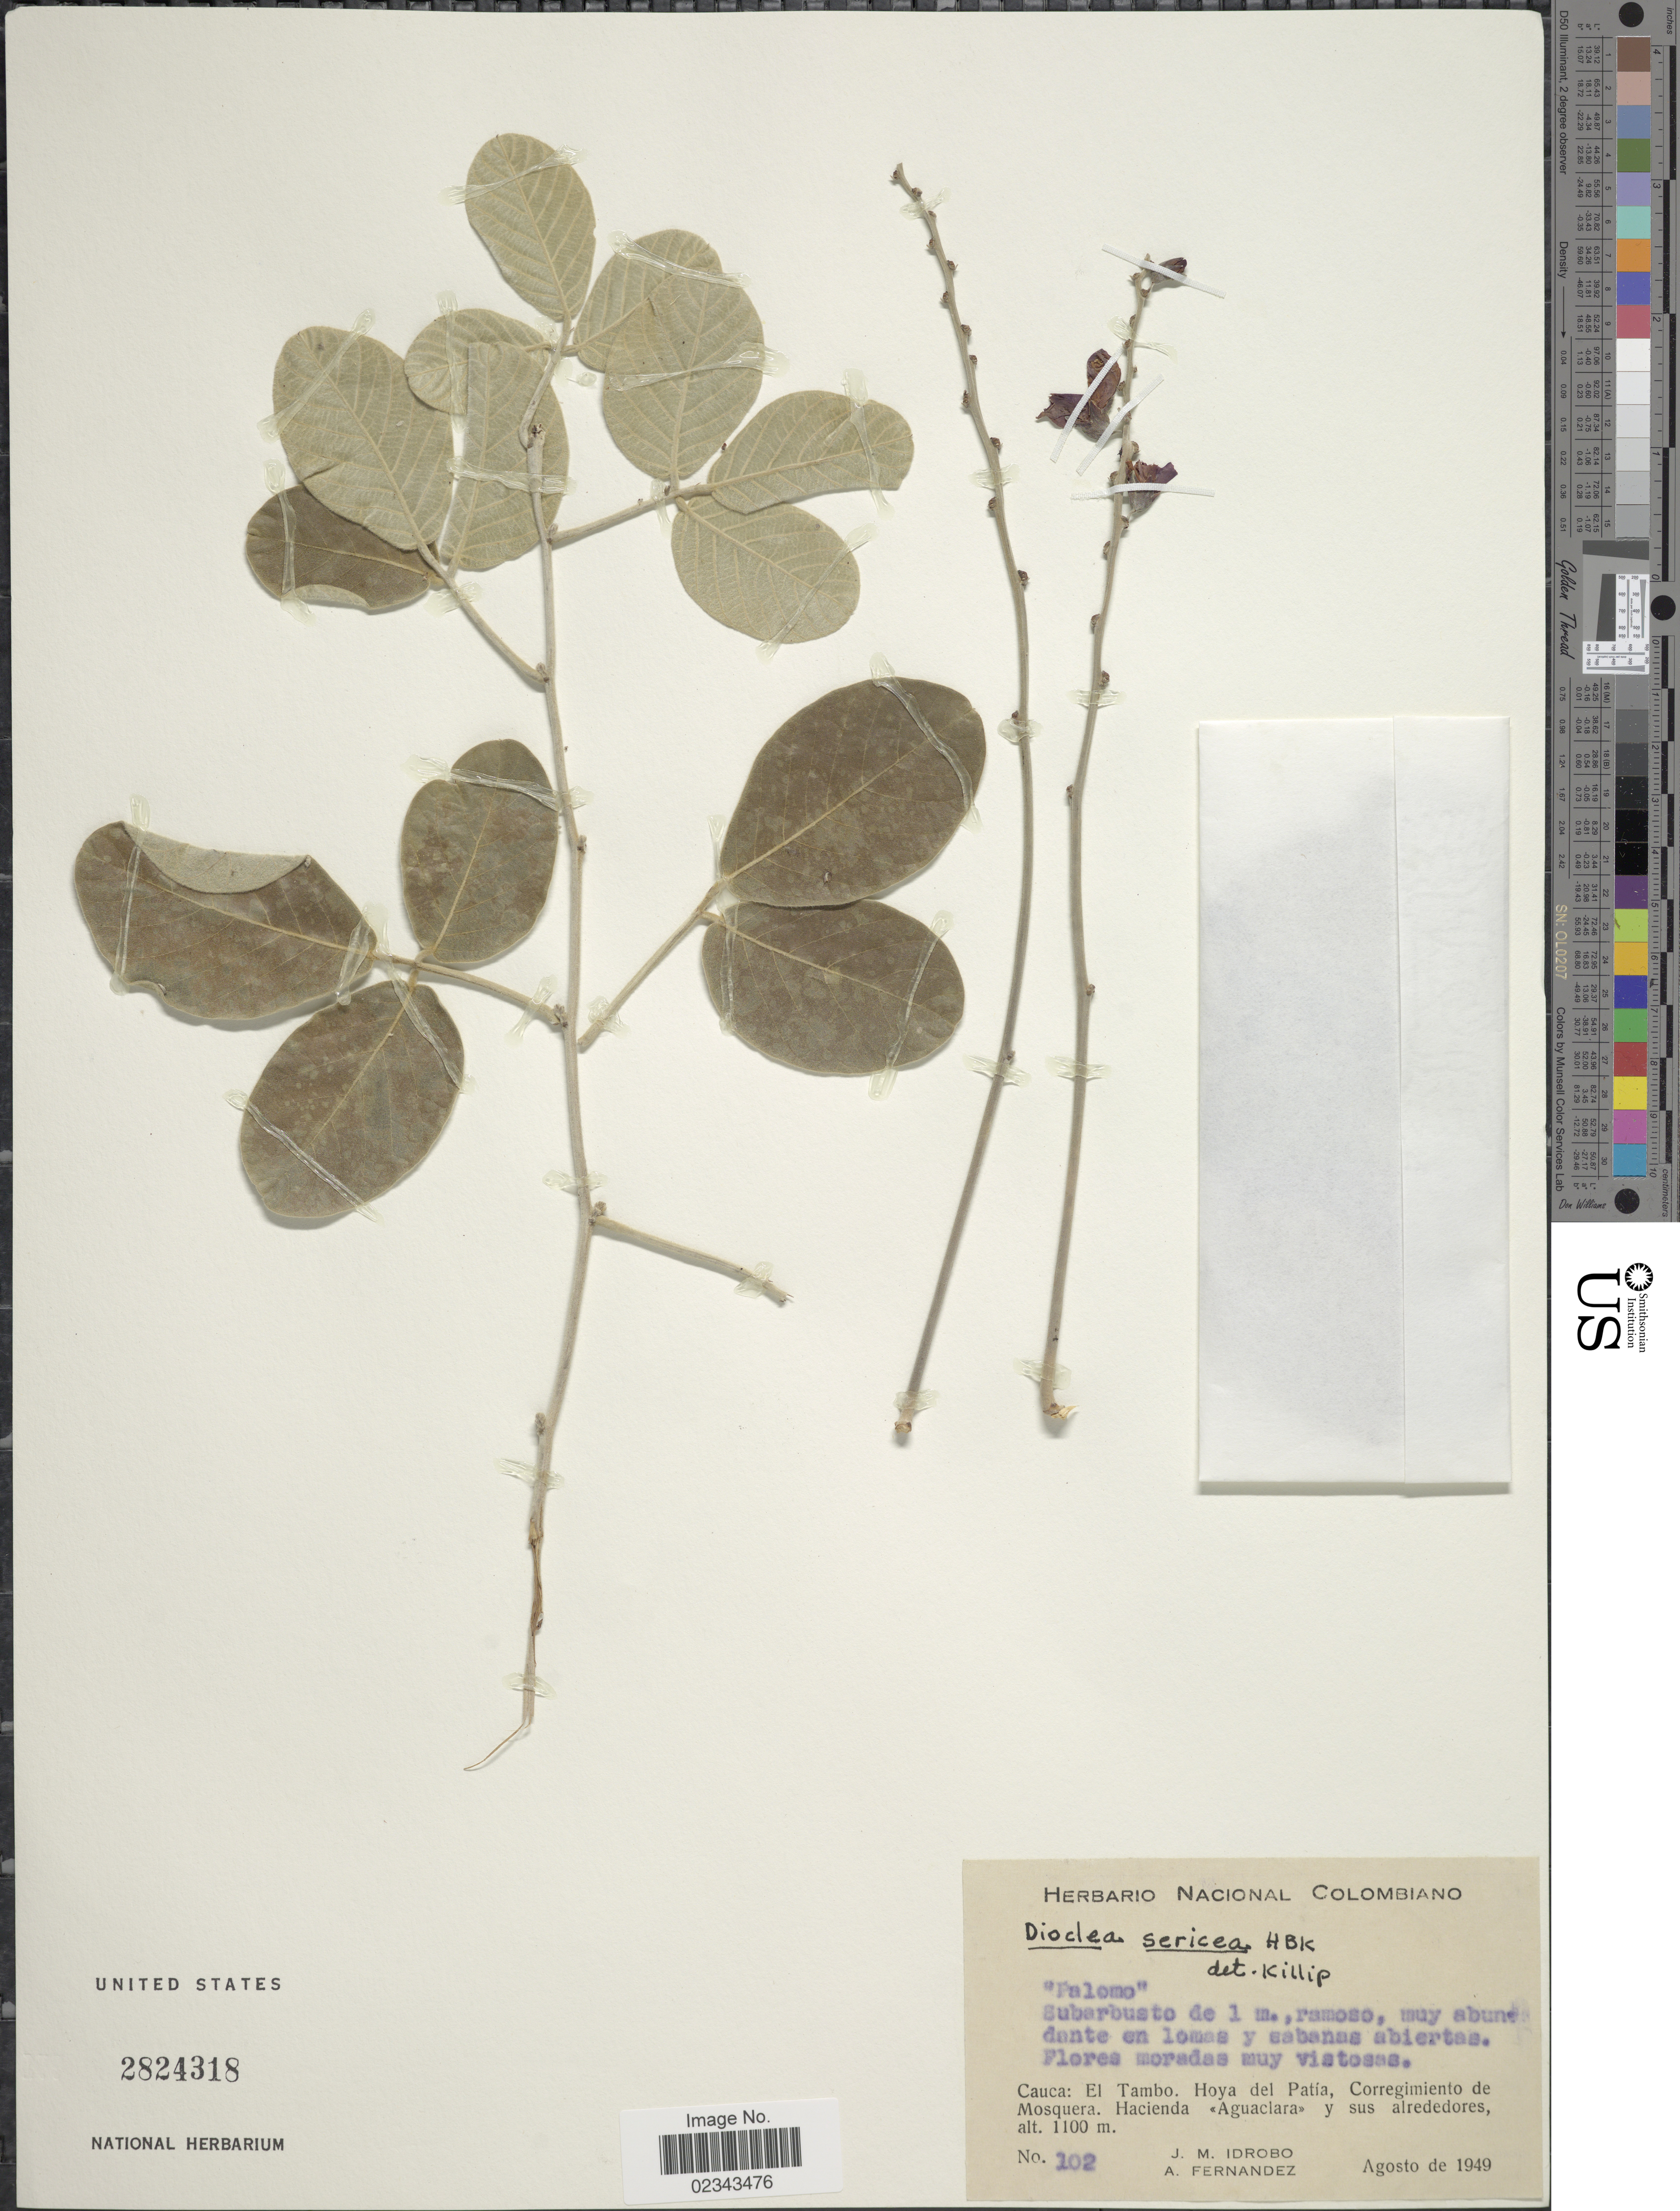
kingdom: Plantae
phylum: Tracheophyta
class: Magnoliopsida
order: Fabales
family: Fabaceae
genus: Dioclea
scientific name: Dioclea sericea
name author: Kunth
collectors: J. M. Idrobo & A. Fernandez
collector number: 102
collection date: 1949-08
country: Colombia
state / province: Cauca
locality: El Tambo, Hoya del Patia, Corregimiento de Mosquero, Hacienda <<Aguaciara>> y sus alrededores.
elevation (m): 1100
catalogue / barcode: US 2824318